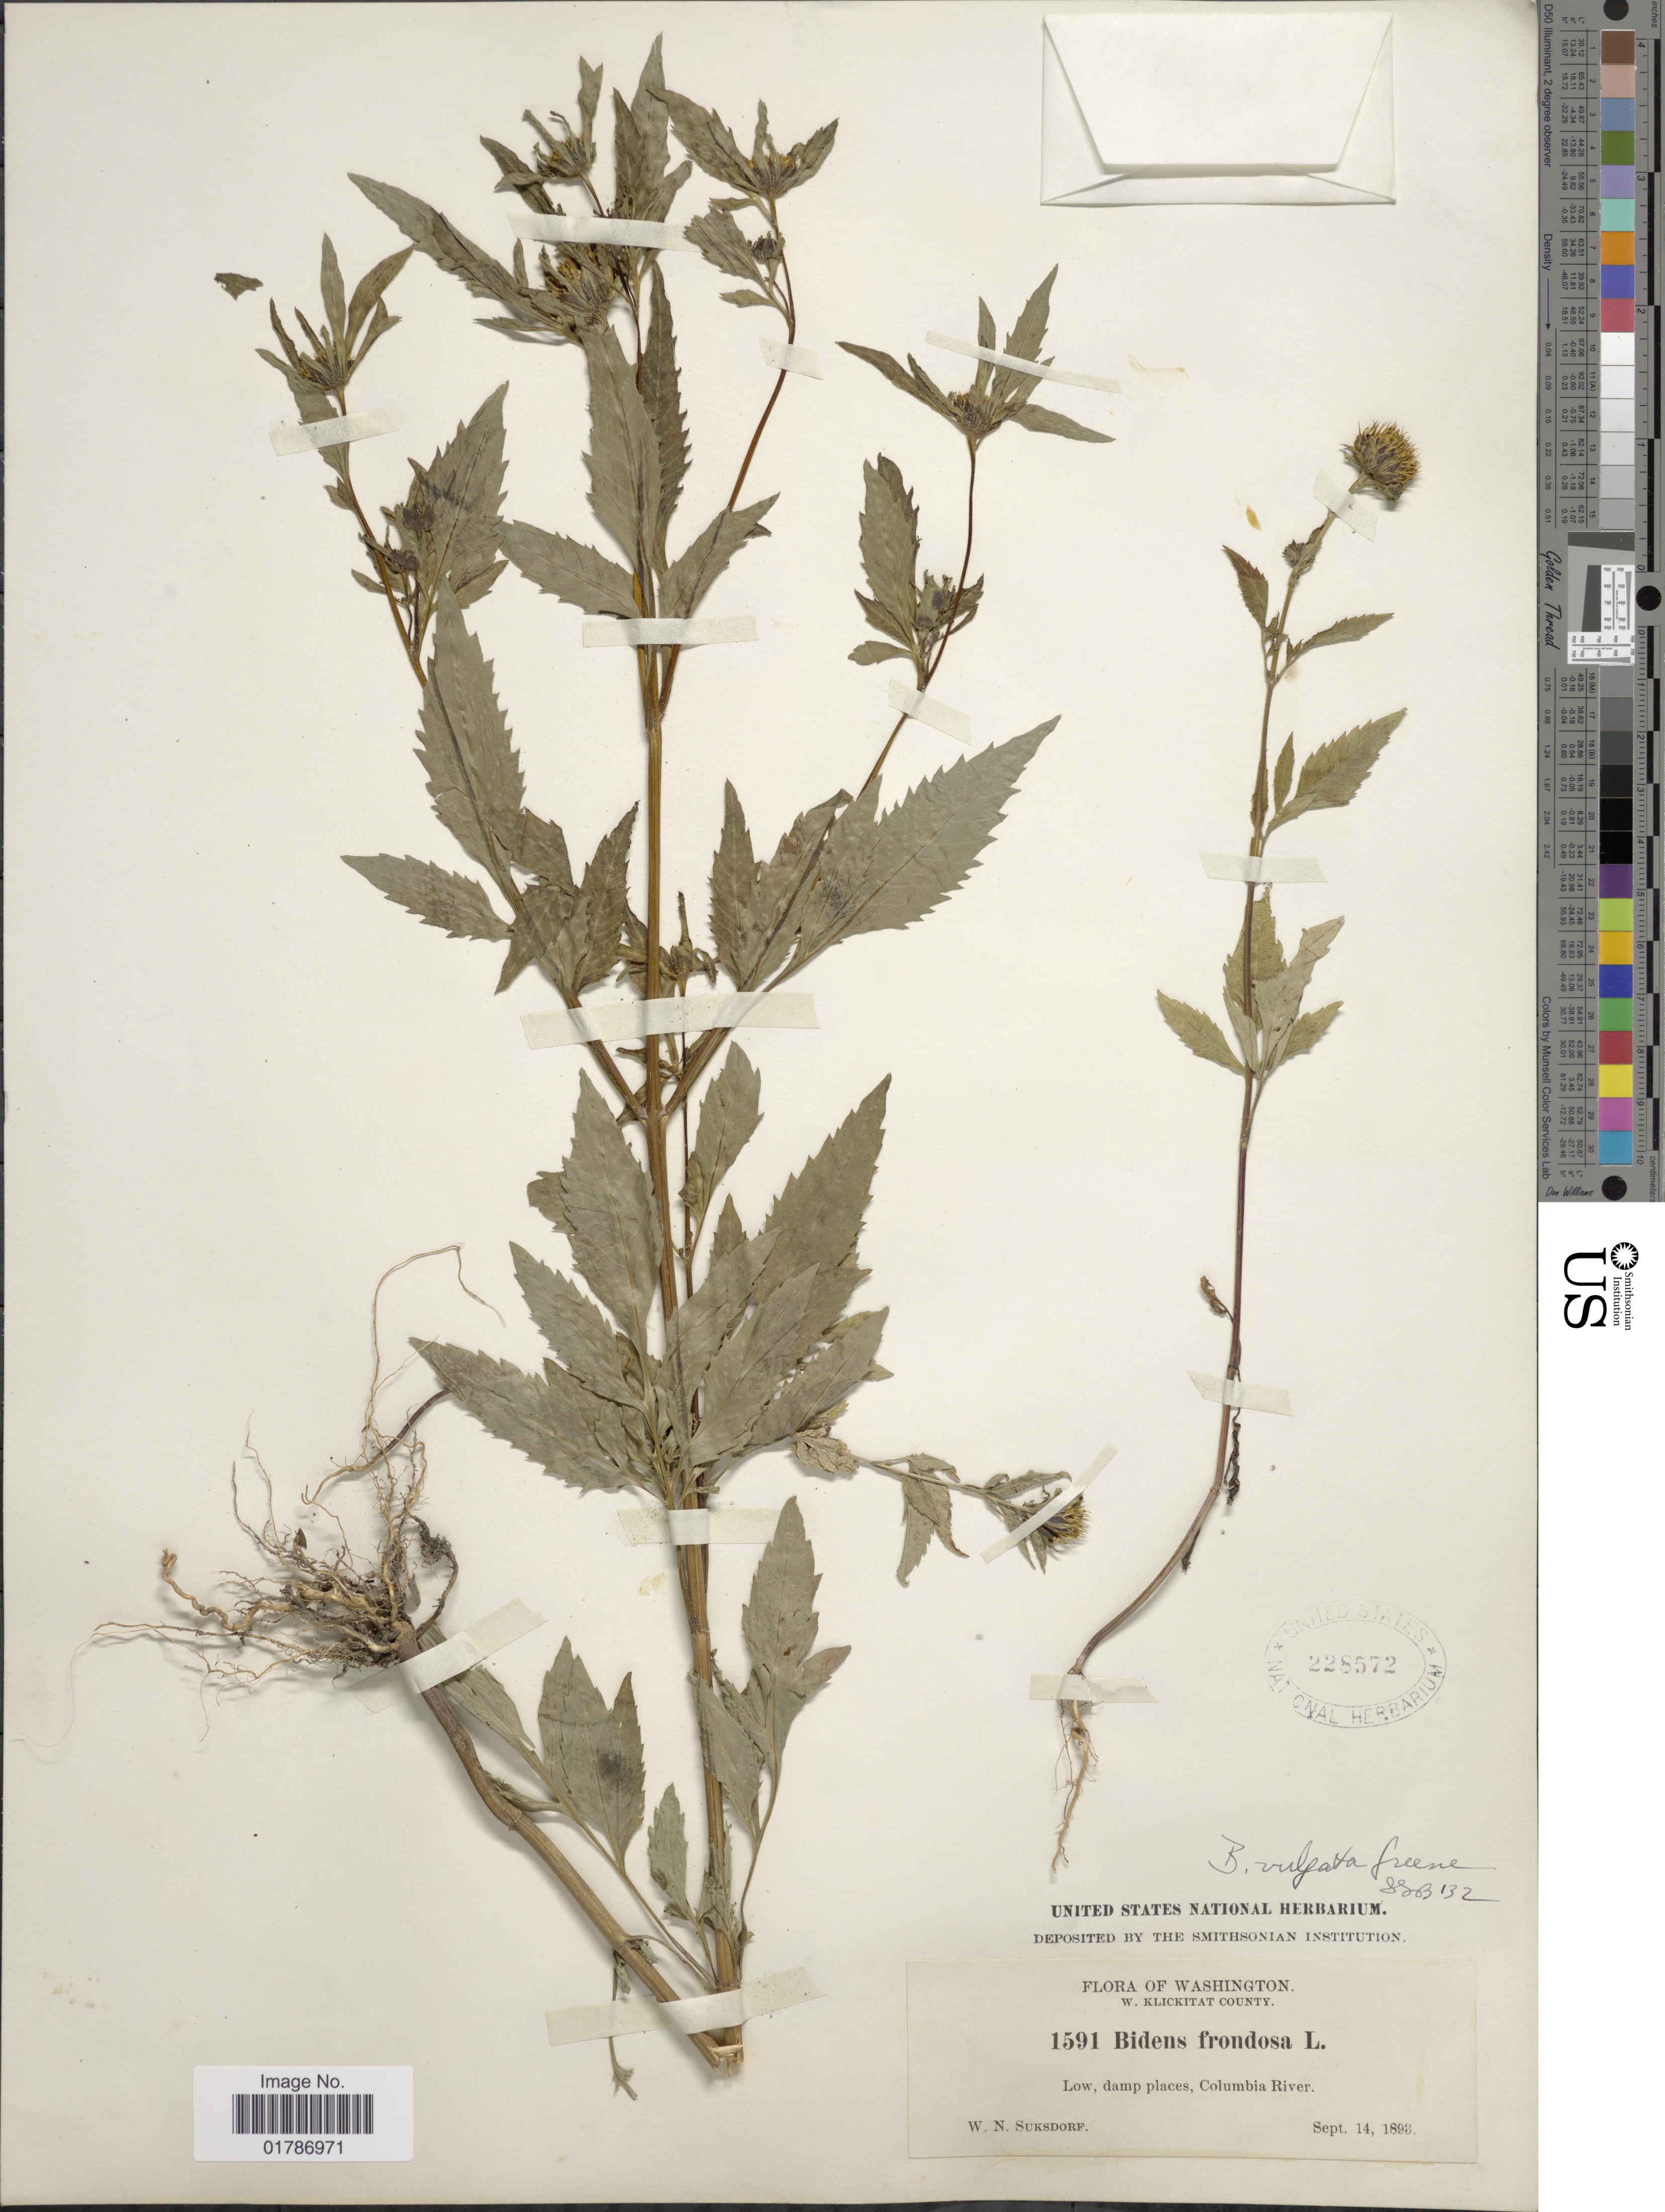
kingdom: Plantae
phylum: Tracheophyta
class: Magnoliopsida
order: Asterales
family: Asteraceae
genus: Bidens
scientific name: Bidens vulgata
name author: Greene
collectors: W. N. Suksdorf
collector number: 1591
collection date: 1893-09-14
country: United States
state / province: Washington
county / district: Klickitat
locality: W. Klickitat County, Low damp places, Columbia River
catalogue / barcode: US 228572